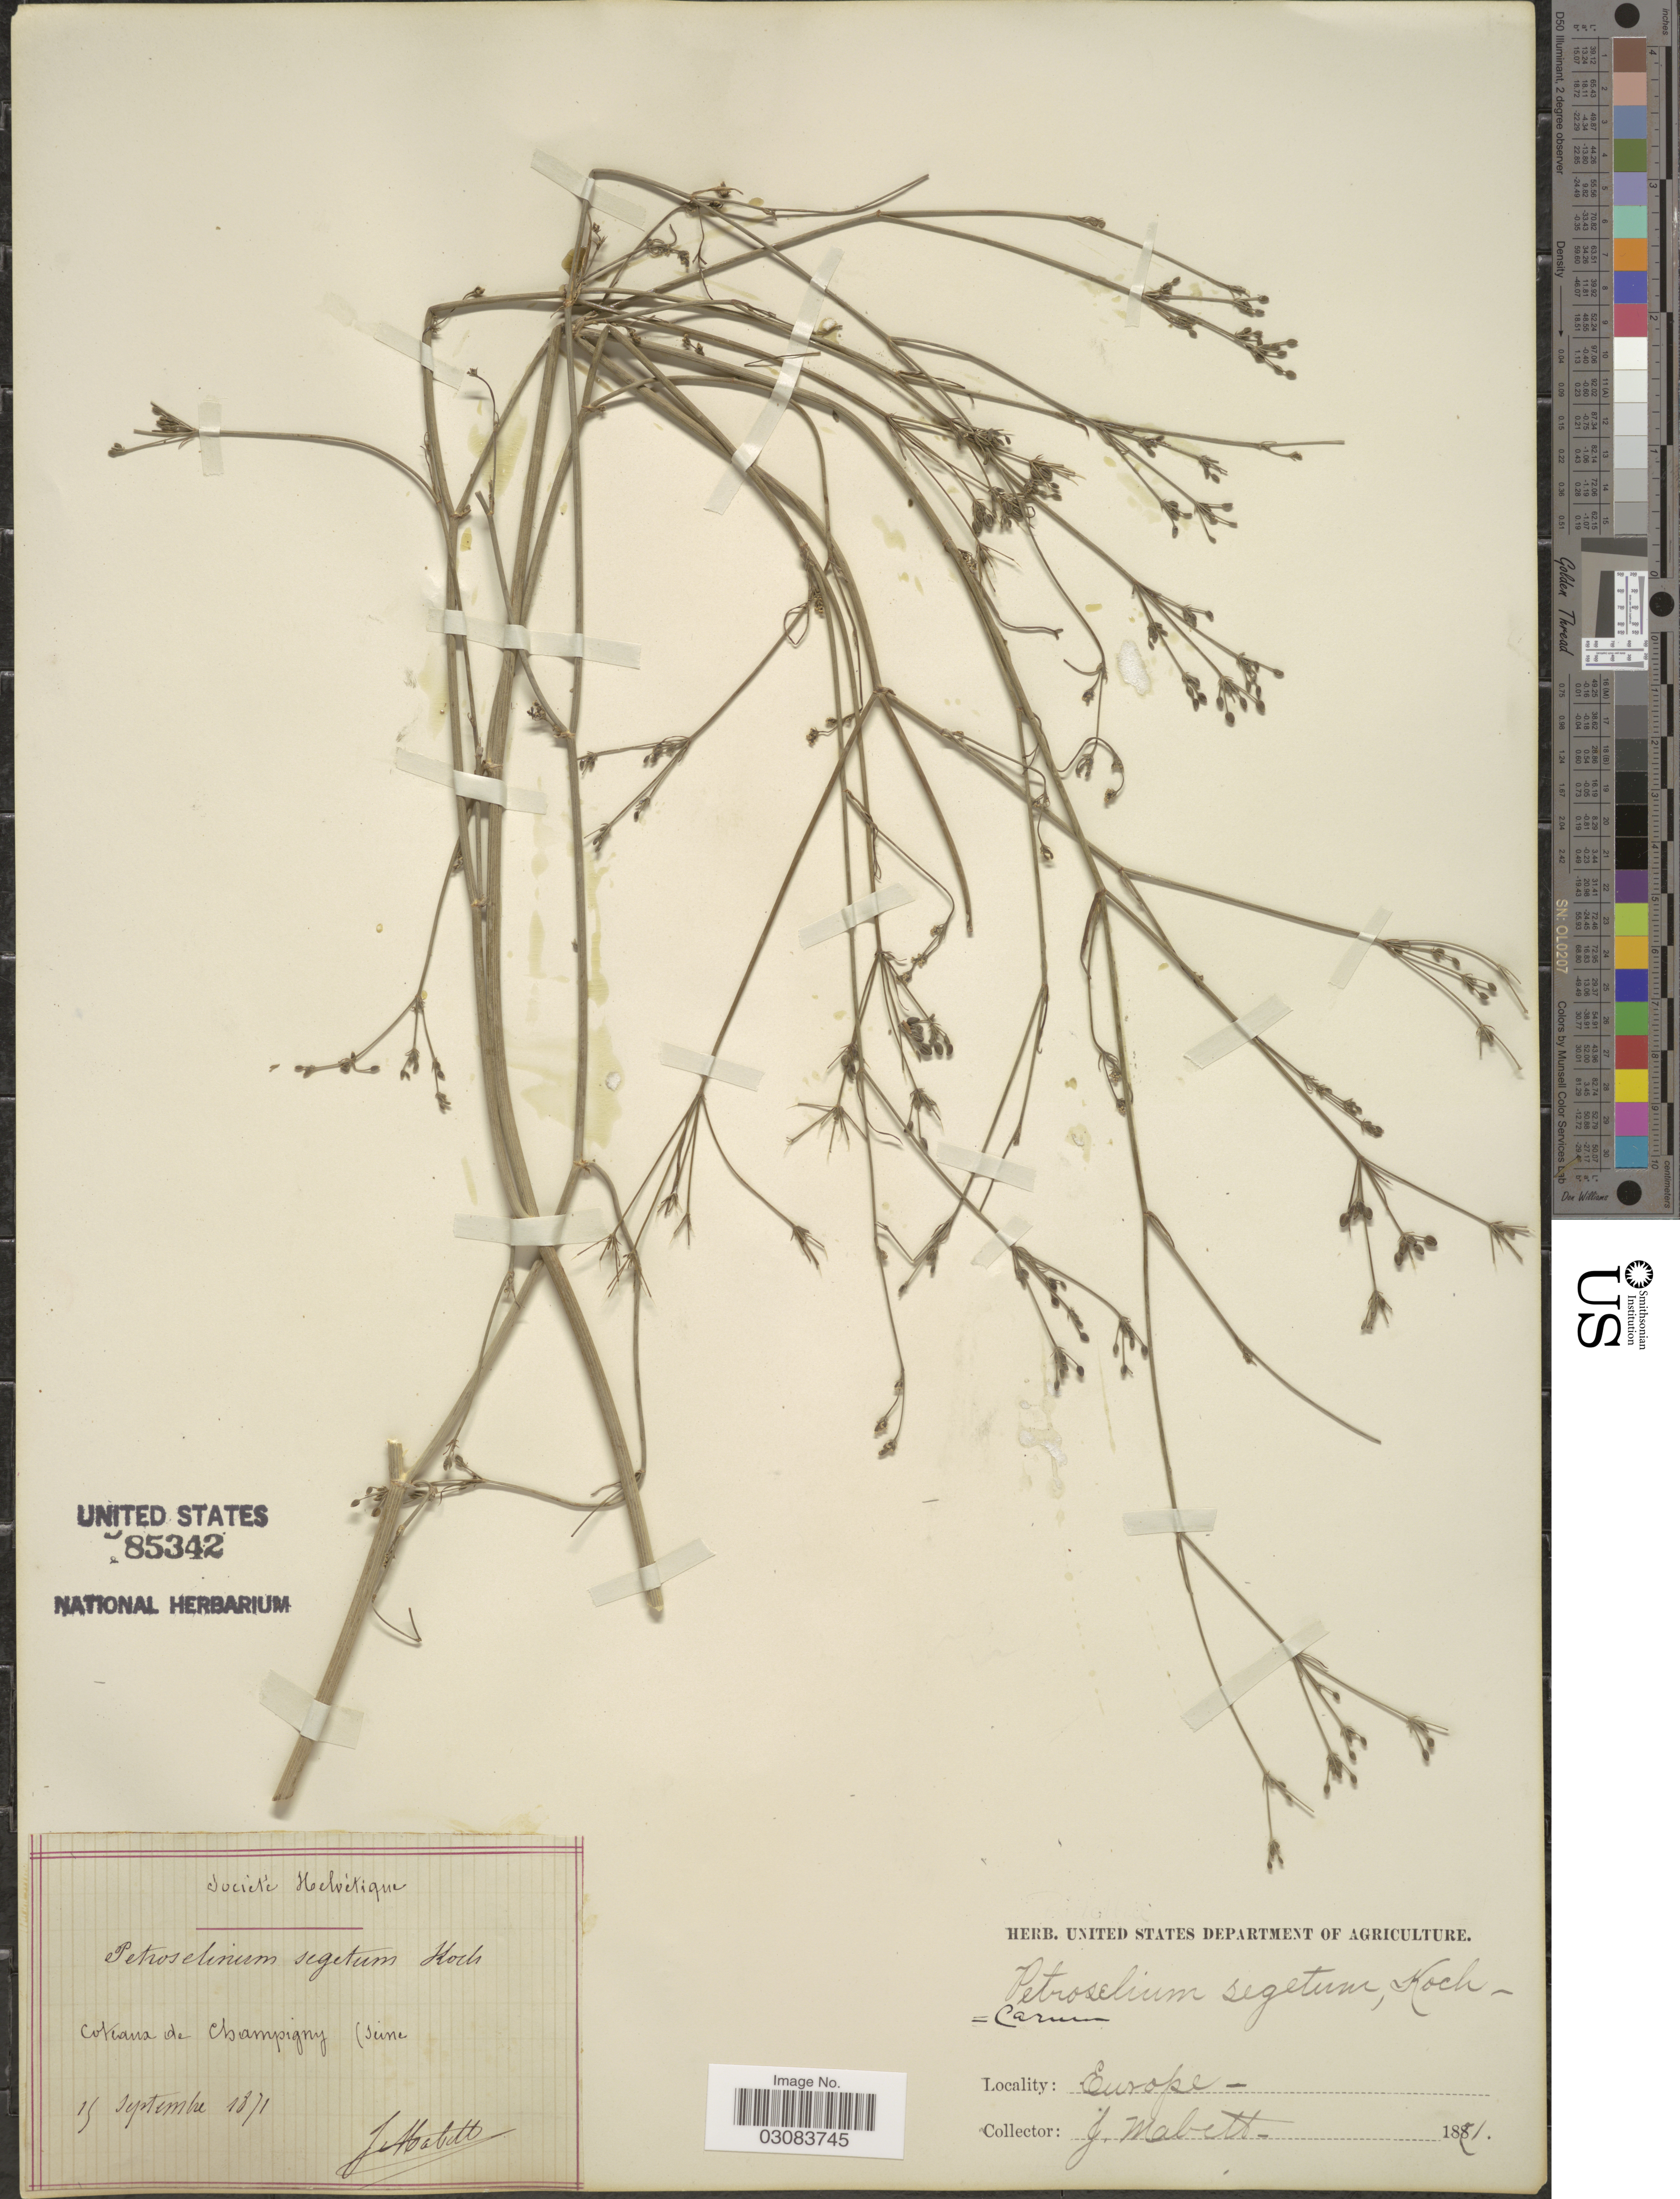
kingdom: Plantae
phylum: Tracheophyta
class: Magnoliopsida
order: Apiales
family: Apiaceae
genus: Petroselinum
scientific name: Petroselinum segetum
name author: (L.) W.D.J. Koch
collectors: J. Mabett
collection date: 1871-09-15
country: Switzerland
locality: Coteaux de Champigny (Seine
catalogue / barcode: US 85342